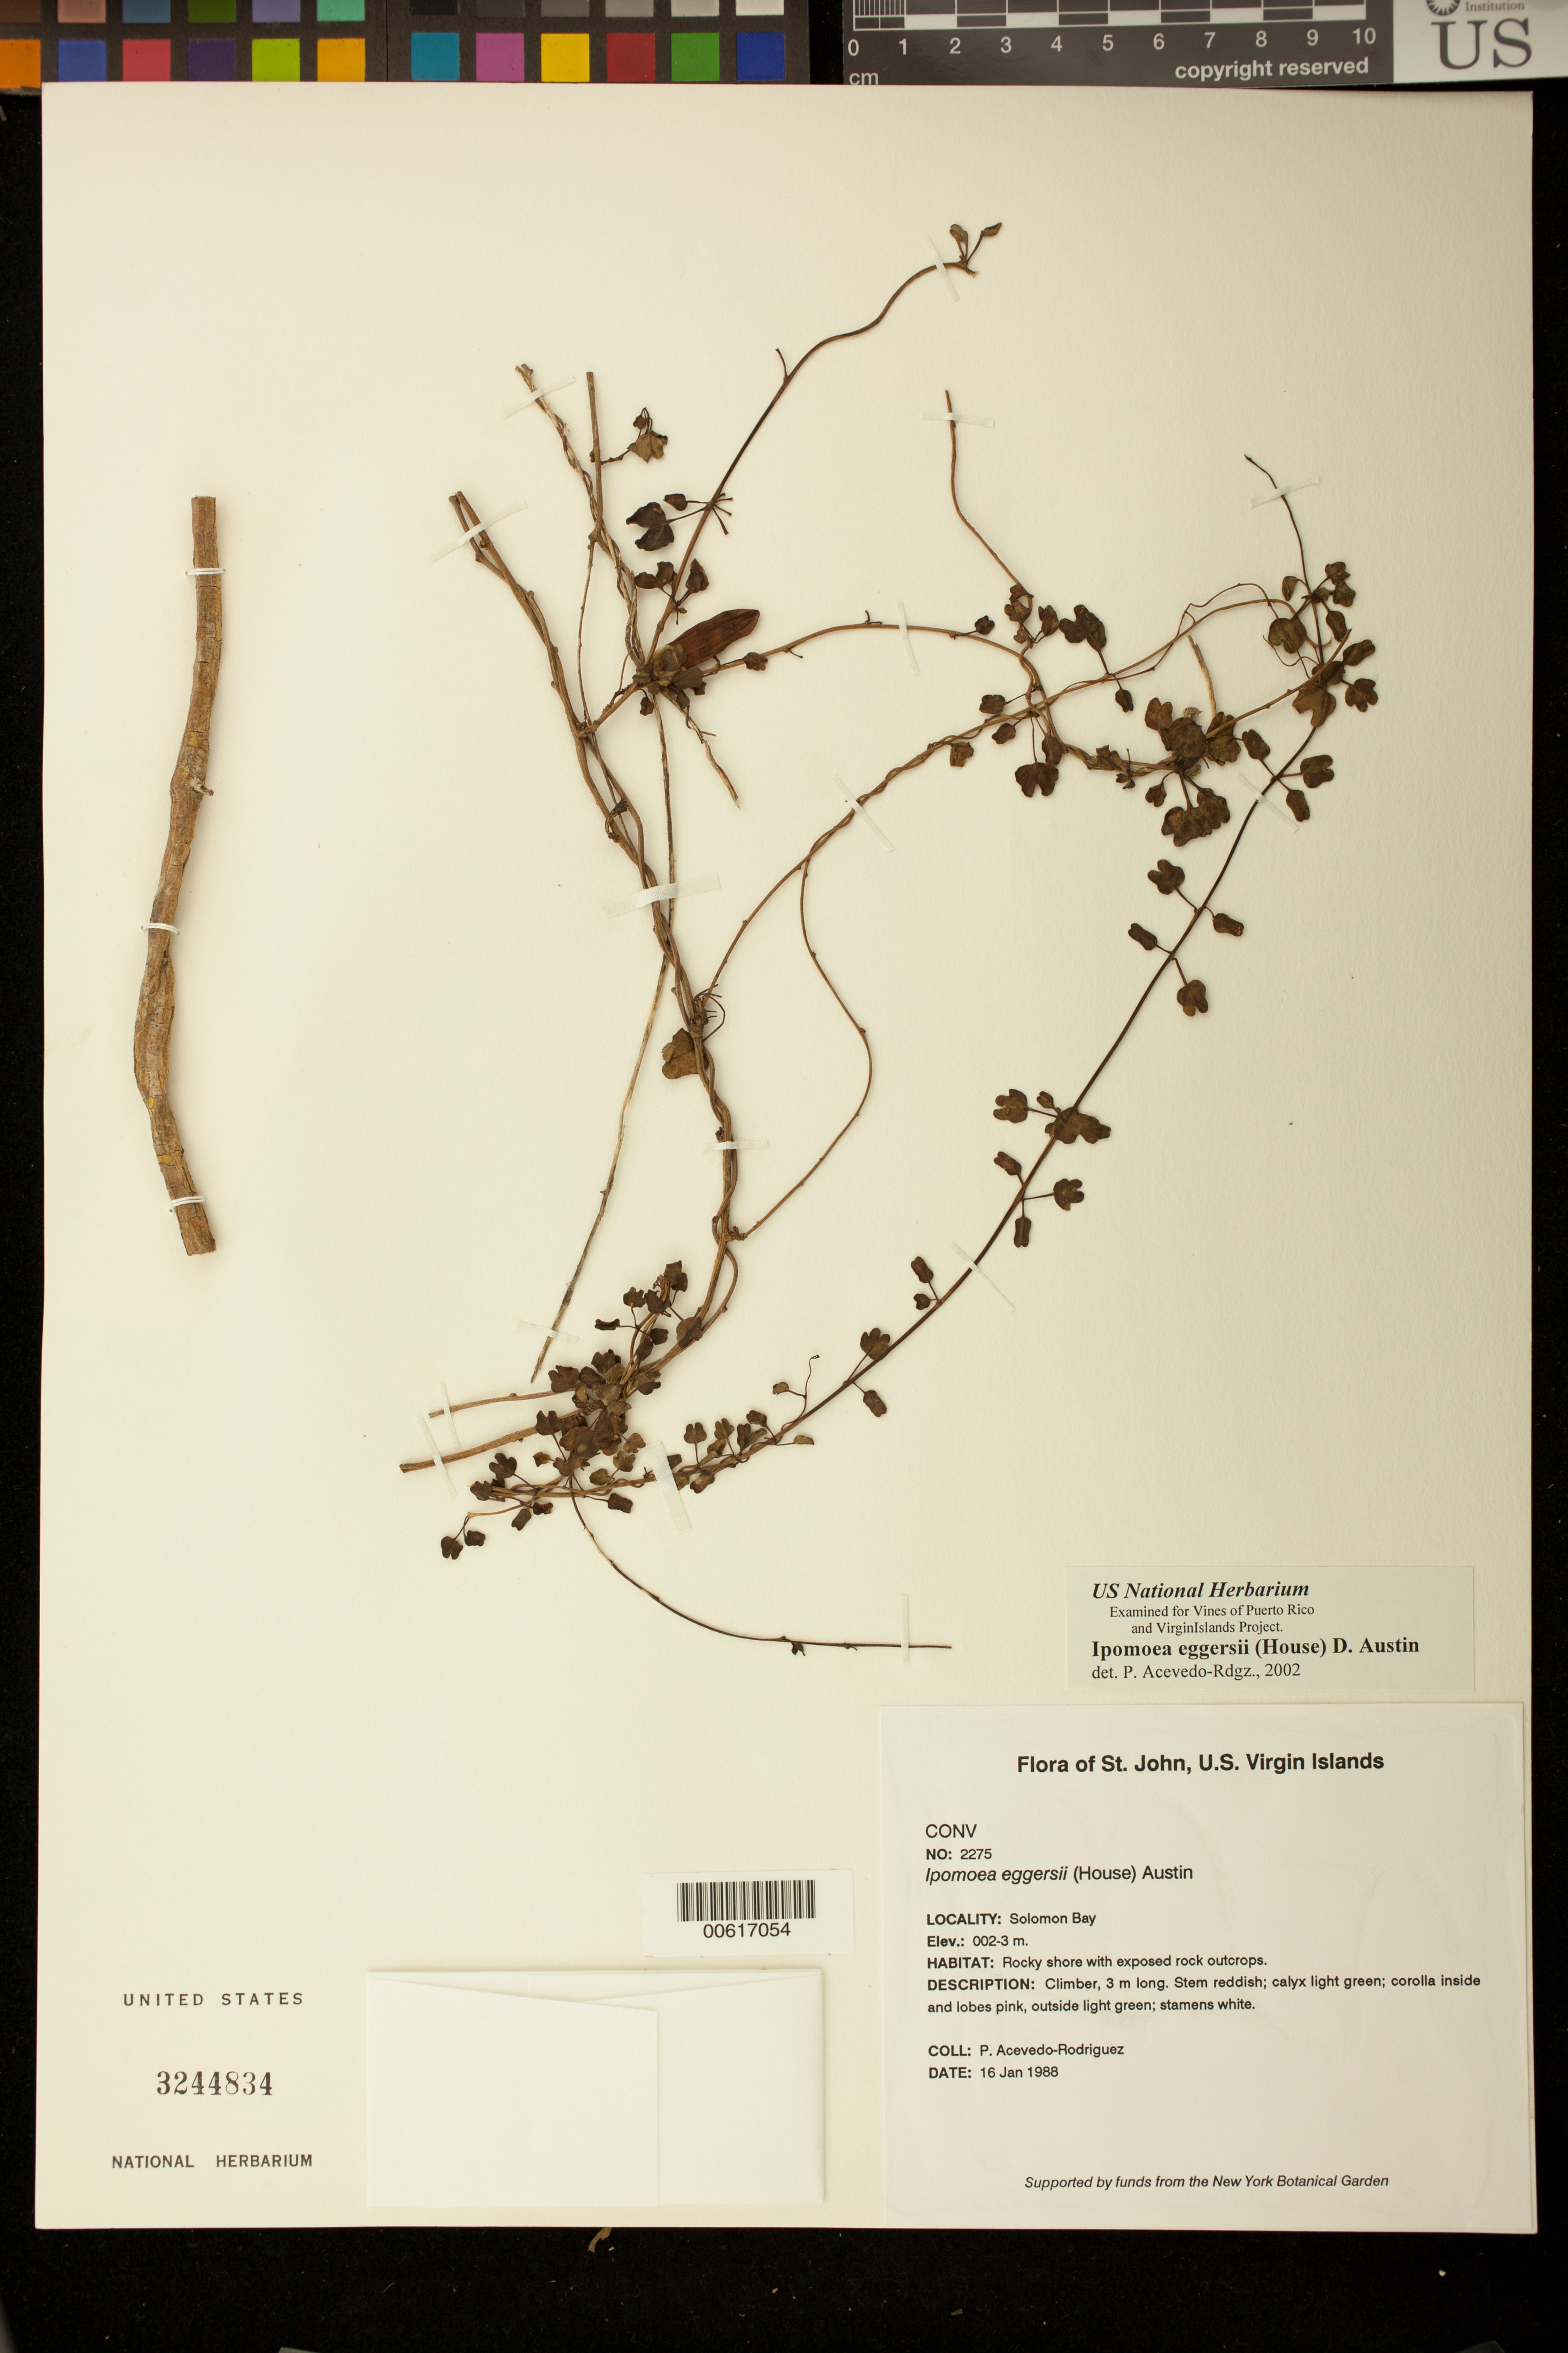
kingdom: Plantae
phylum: Tracheophyta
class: Magnoliopsida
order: Solanales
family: Convolvulaceae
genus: Ipomoea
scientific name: Ipomoea eggersii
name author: (House) D.F. Austin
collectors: P. Acevedo-Rodr.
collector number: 2275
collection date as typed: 16 Jan 1988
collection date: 1988-01-16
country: U.S. Virgin Islands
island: St. John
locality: Cruz Bay Quarter; Solomon Bay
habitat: Rocky shore with exposed rock outcrops.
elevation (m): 2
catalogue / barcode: US 3244834